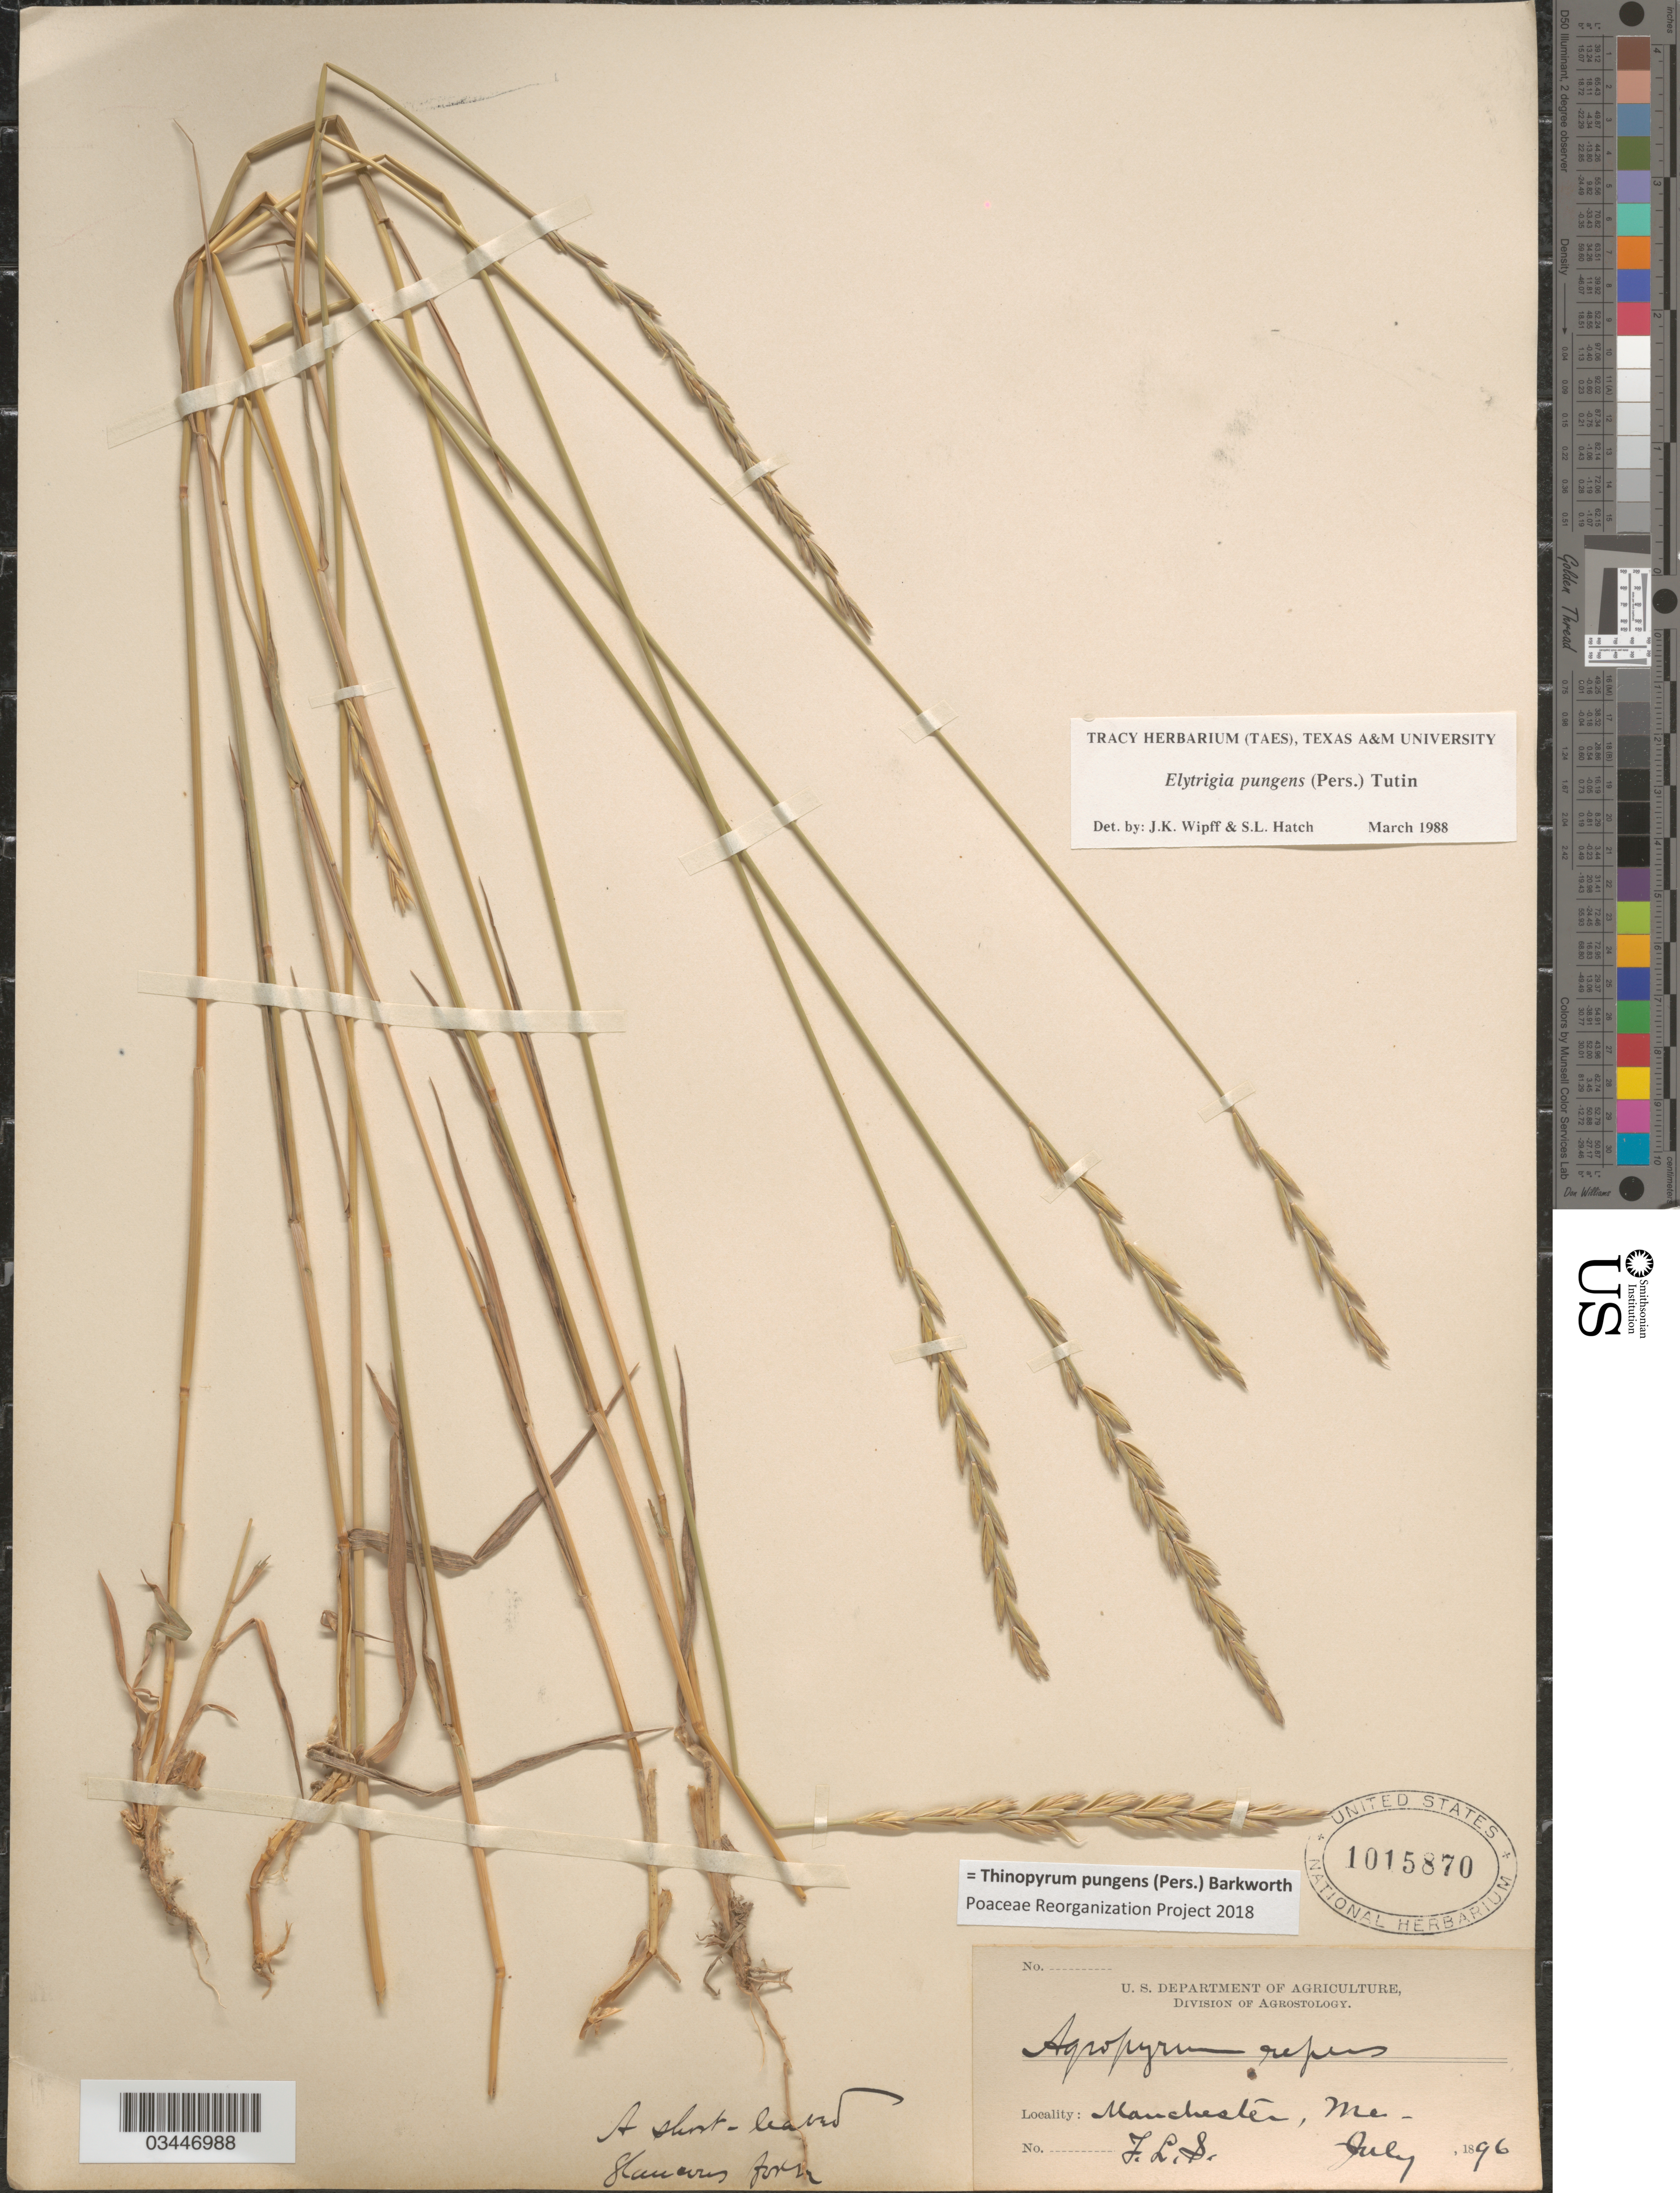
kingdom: Plantae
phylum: Tracheophyta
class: Liliopsida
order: Poales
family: Poaceae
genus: Thinopyrum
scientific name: Thinopyrum pungens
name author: (Pers.) Barkworth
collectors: F. S.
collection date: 1896-07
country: United States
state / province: Maine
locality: Manchester.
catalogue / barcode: US 1015870